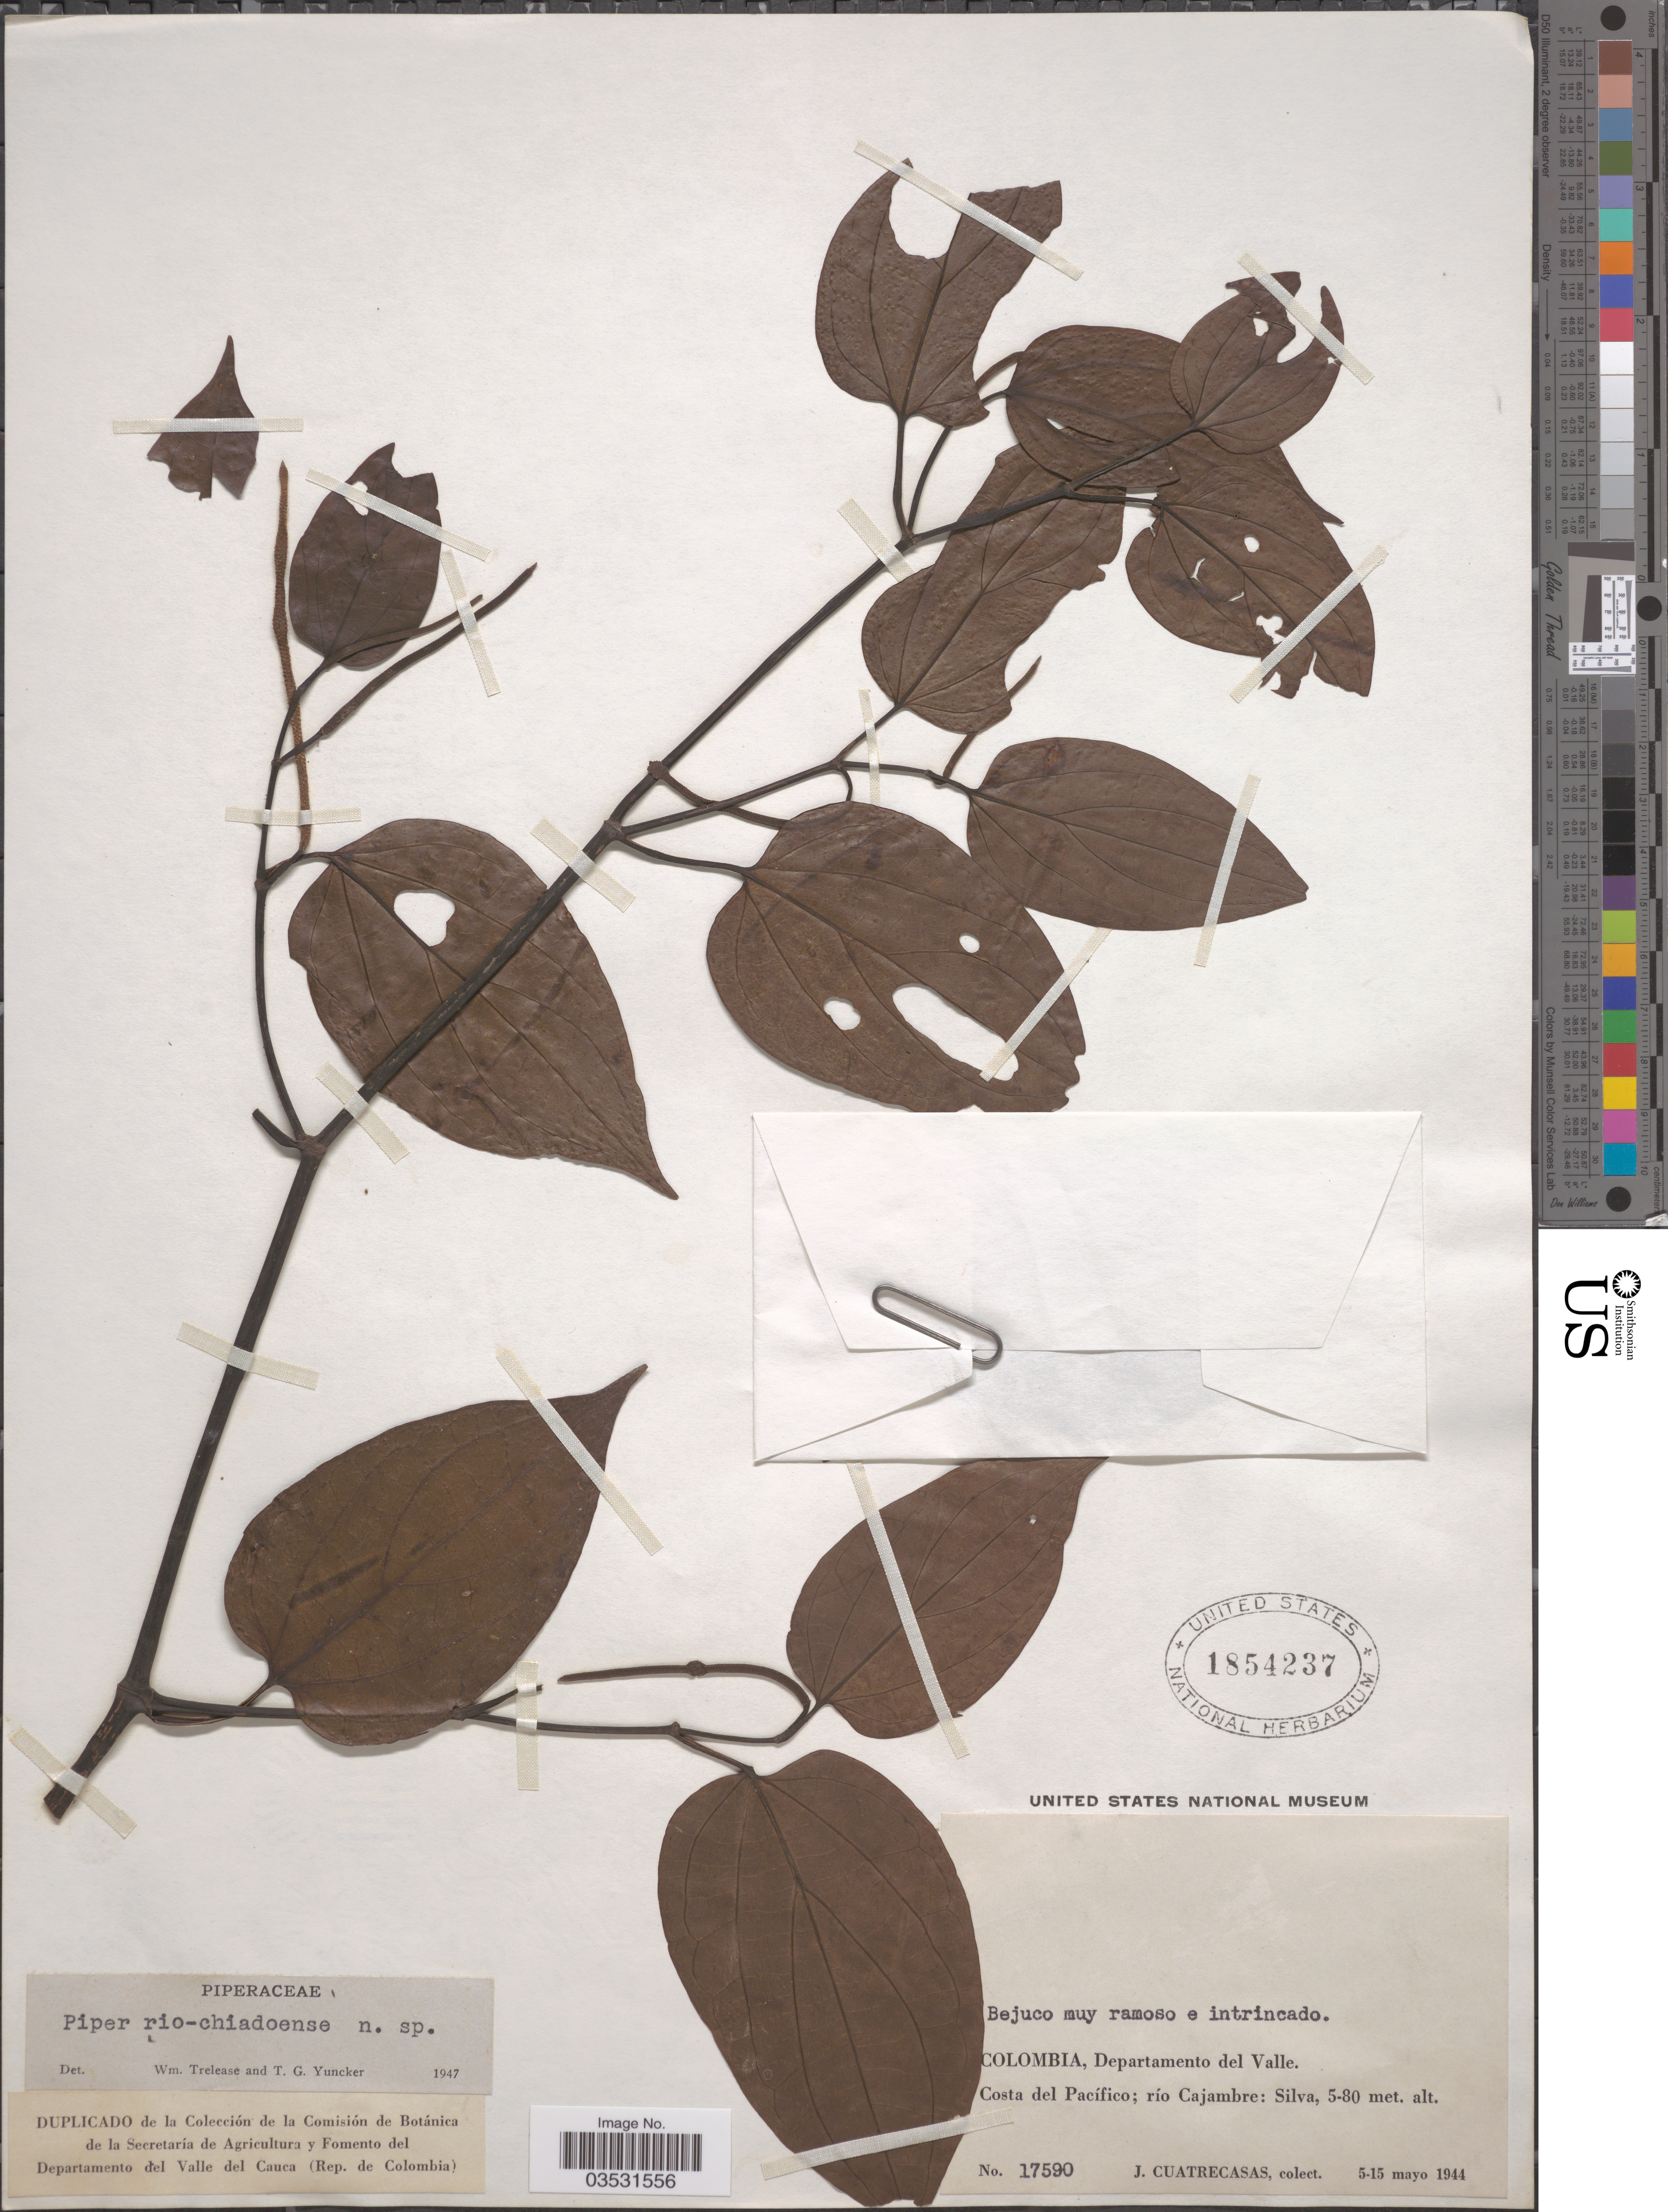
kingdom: Plantae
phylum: Tracheophyta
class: Magnoliopsida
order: Piperales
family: Piperaceae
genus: Piper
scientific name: Piper rio-chiadoense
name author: Trel. & Yunck.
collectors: J. Cuatrecasas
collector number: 17590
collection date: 1944-05-05/1944-05-15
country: Colombia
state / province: Valle del Cauca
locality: Departamento del Valle. Costa del Pacífico; río Cajambre: Silva.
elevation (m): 5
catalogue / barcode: US 1854237